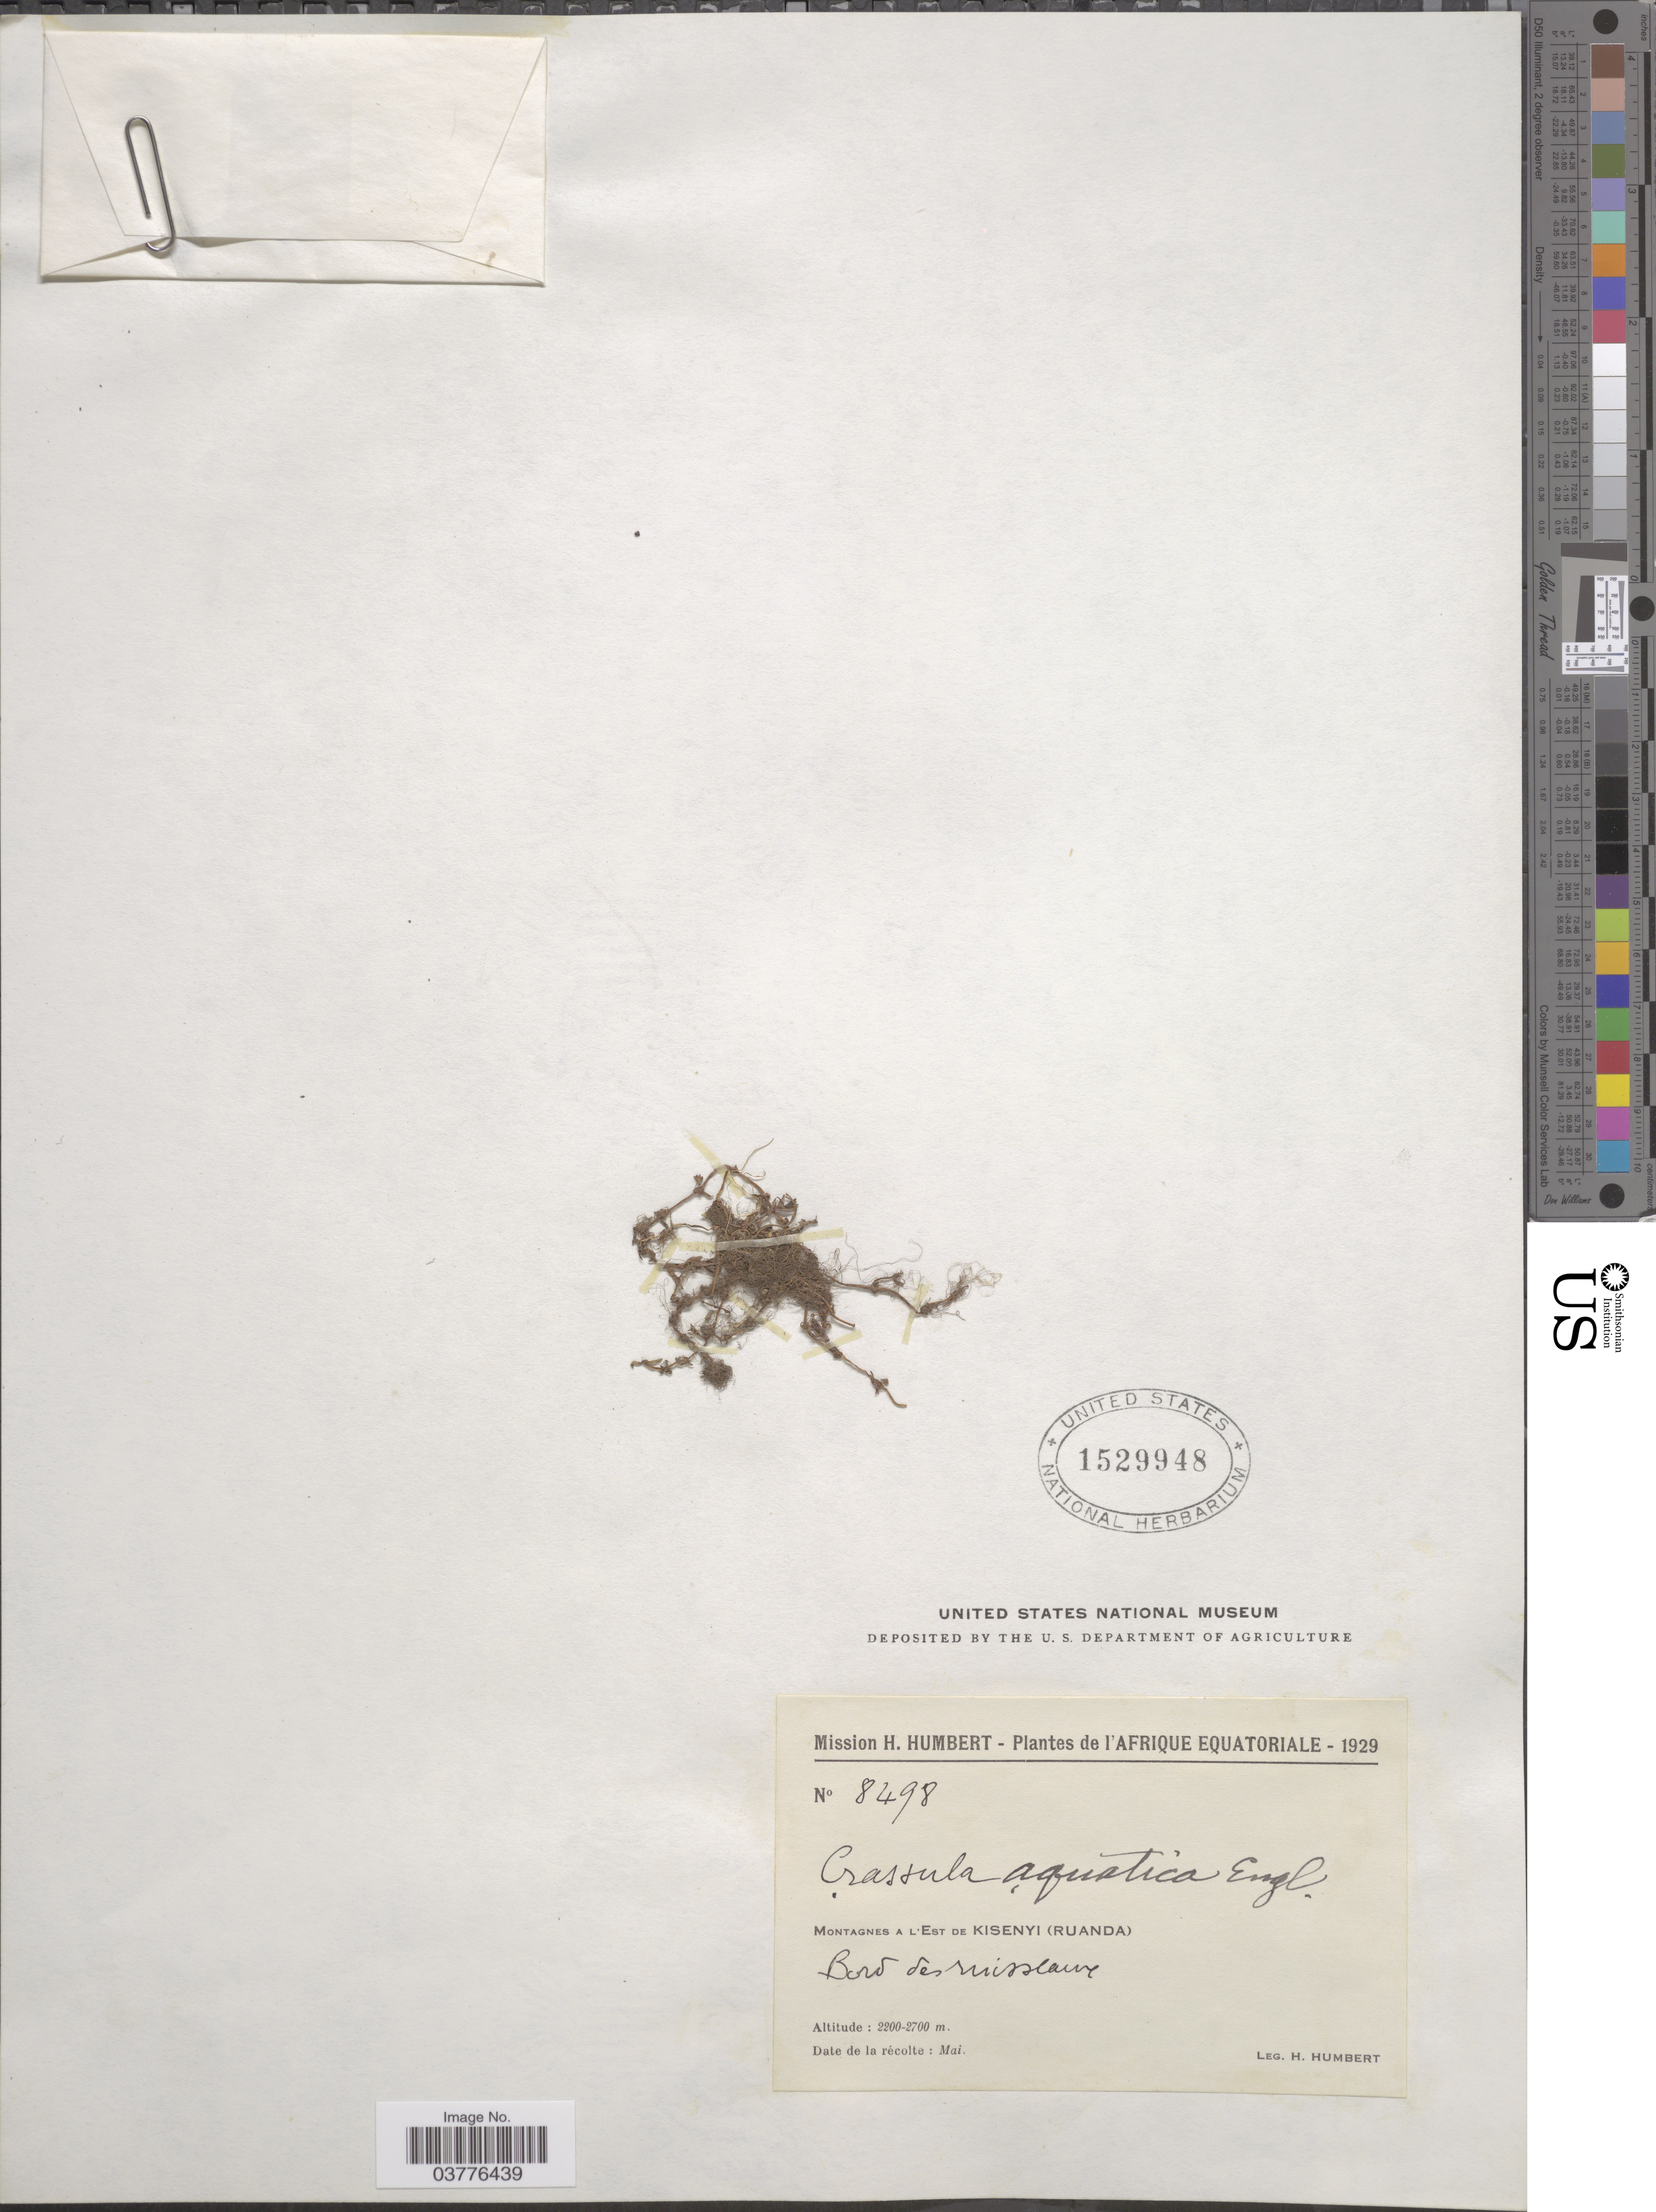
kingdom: Plantae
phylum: Tracheophyta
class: Magnoliopsida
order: Saxifragales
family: Crassulaceae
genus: Crassula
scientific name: Crassula aquatica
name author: (L.) Schönland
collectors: H. Humbert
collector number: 8498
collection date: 1929-05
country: Rwanda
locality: L'Afrique Equatoriale. Montagnes a L'Est de Kisenyi (Ruanda). Bord des ruisseaux.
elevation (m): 2200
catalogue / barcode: US 1529948